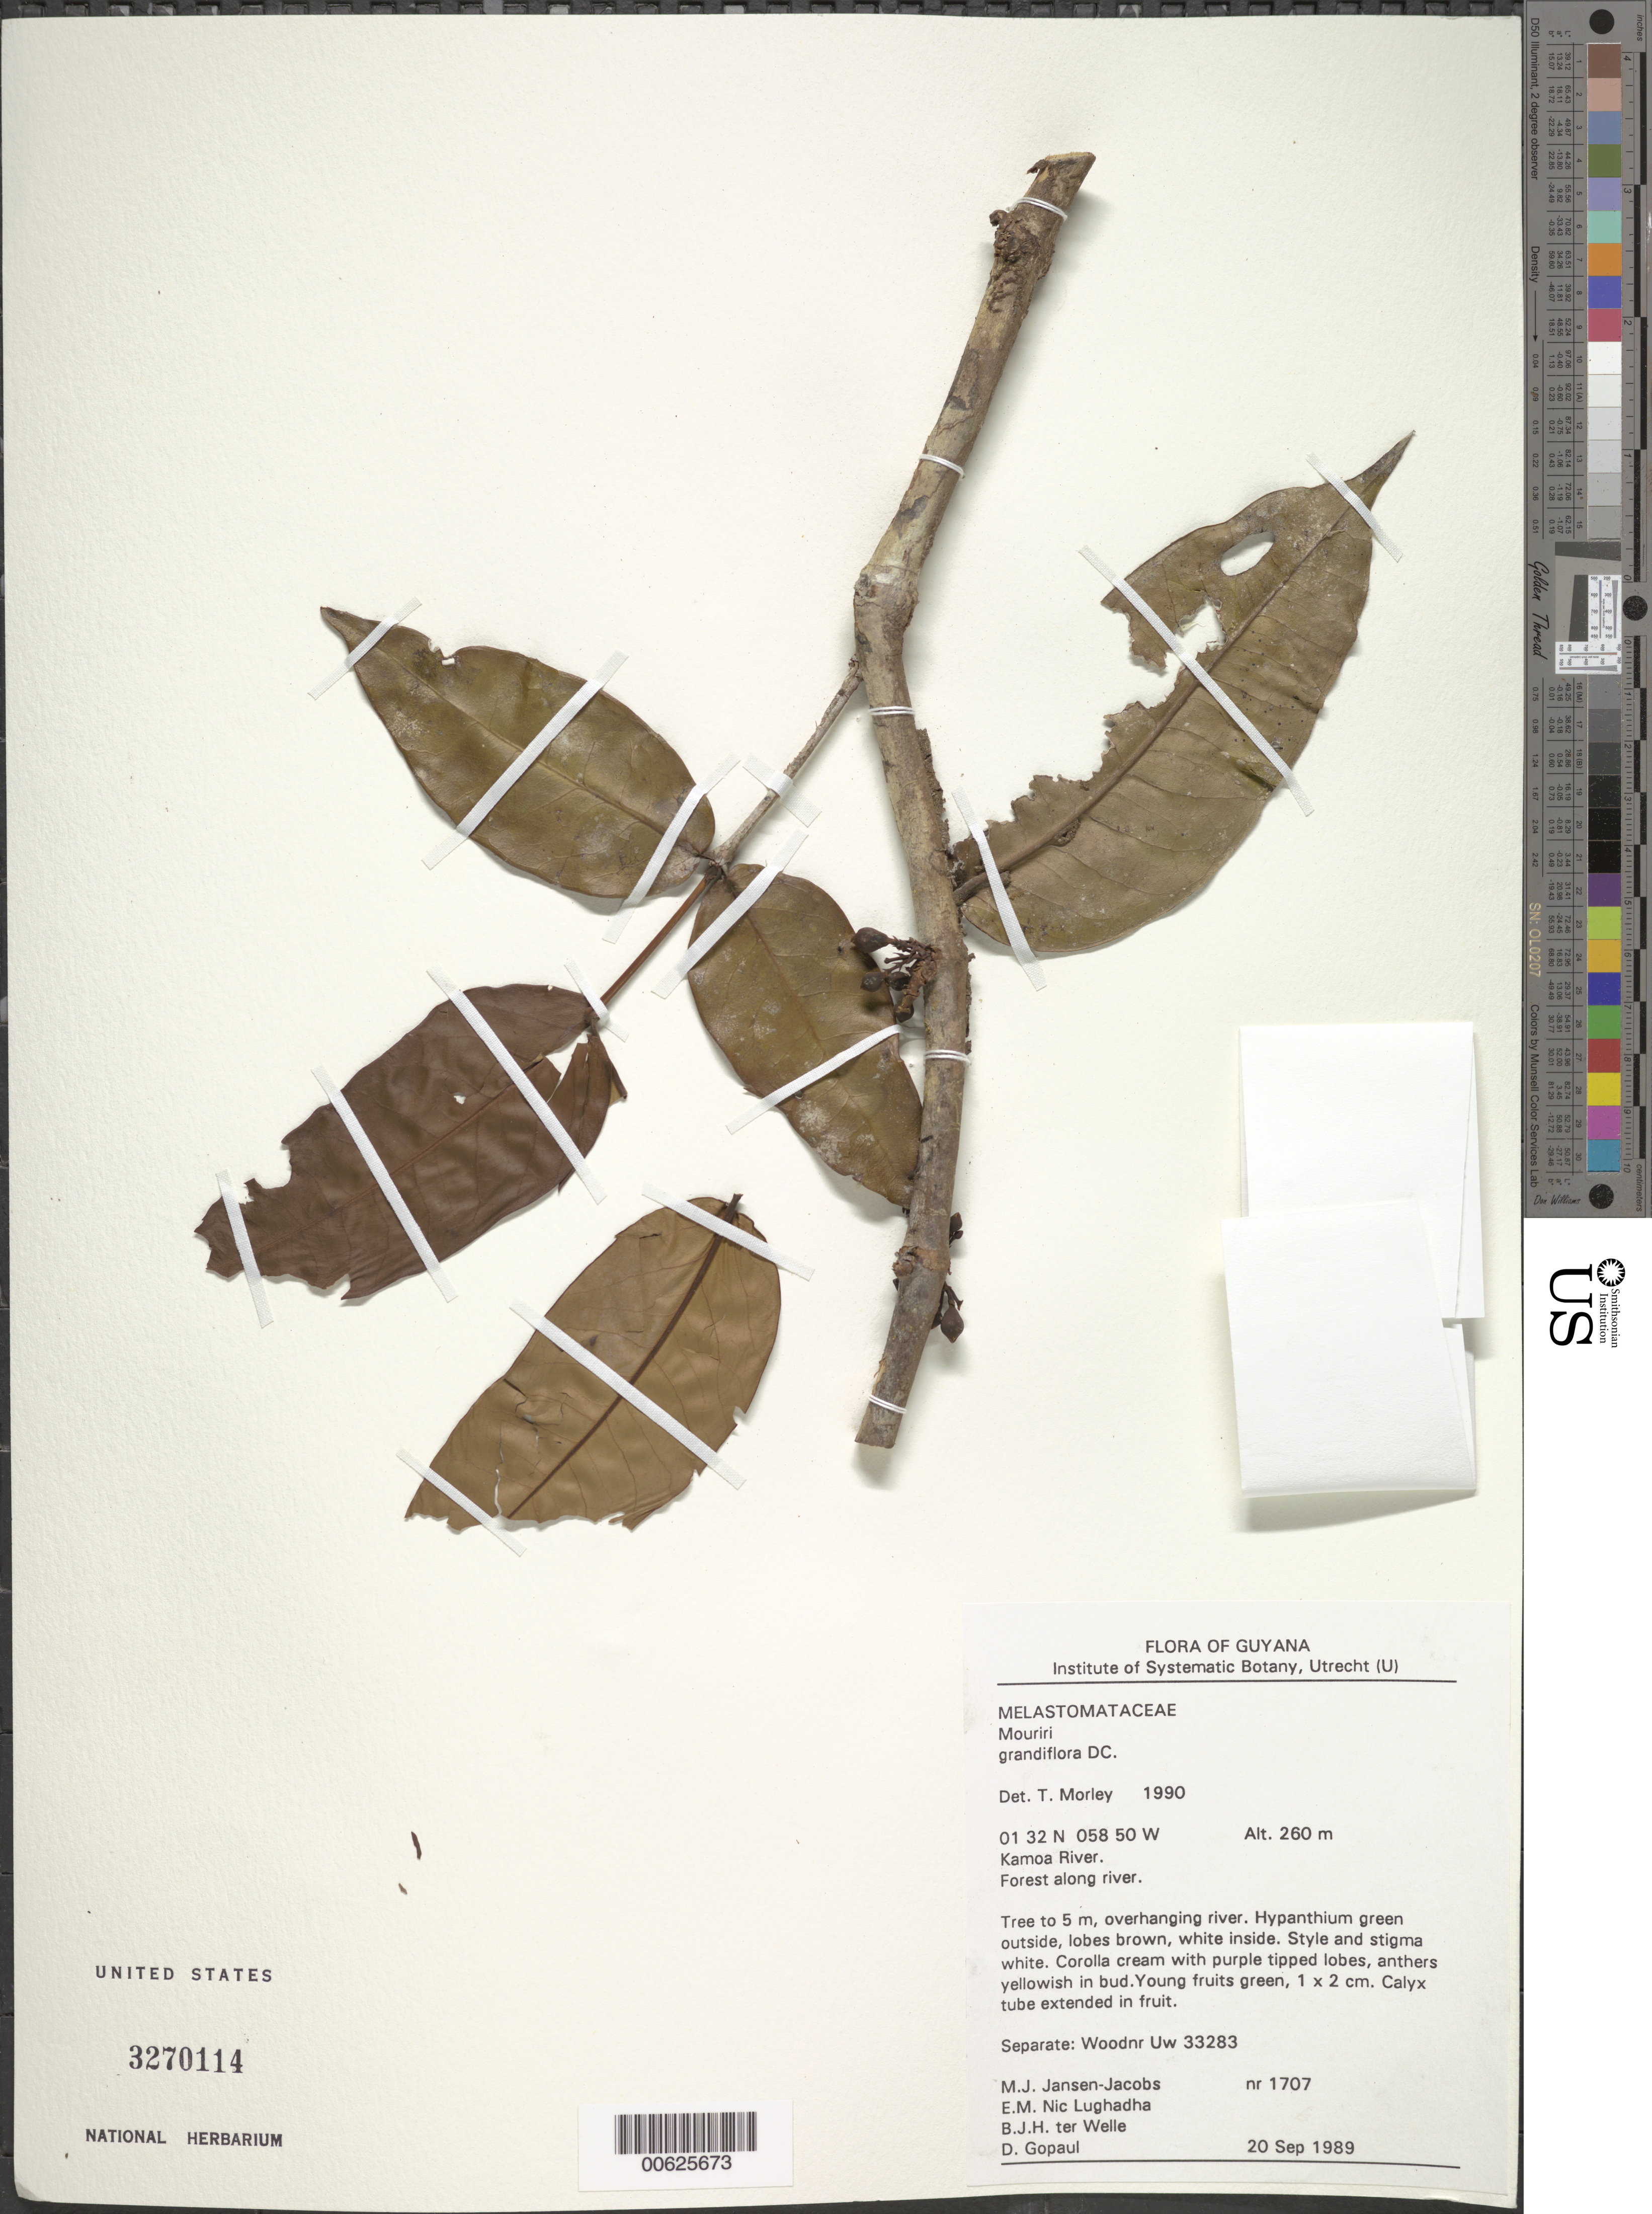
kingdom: Plantae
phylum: Tracheophyta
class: Magnoliopsida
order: Myrtales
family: Melastomataceae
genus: Mouriri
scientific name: Mouriri grandiflora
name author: DC.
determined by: Morley, T.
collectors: M. J. Jansen-Jacobs, E. Nic Lughadha, B. Welle & D. Gopaul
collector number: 1707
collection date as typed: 20-Sep-89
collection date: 1989-09-20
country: Guyana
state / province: U. Takutu-U. Essequibo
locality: Kamoa River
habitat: Forest along river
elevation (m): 260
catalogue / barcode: US 3270114